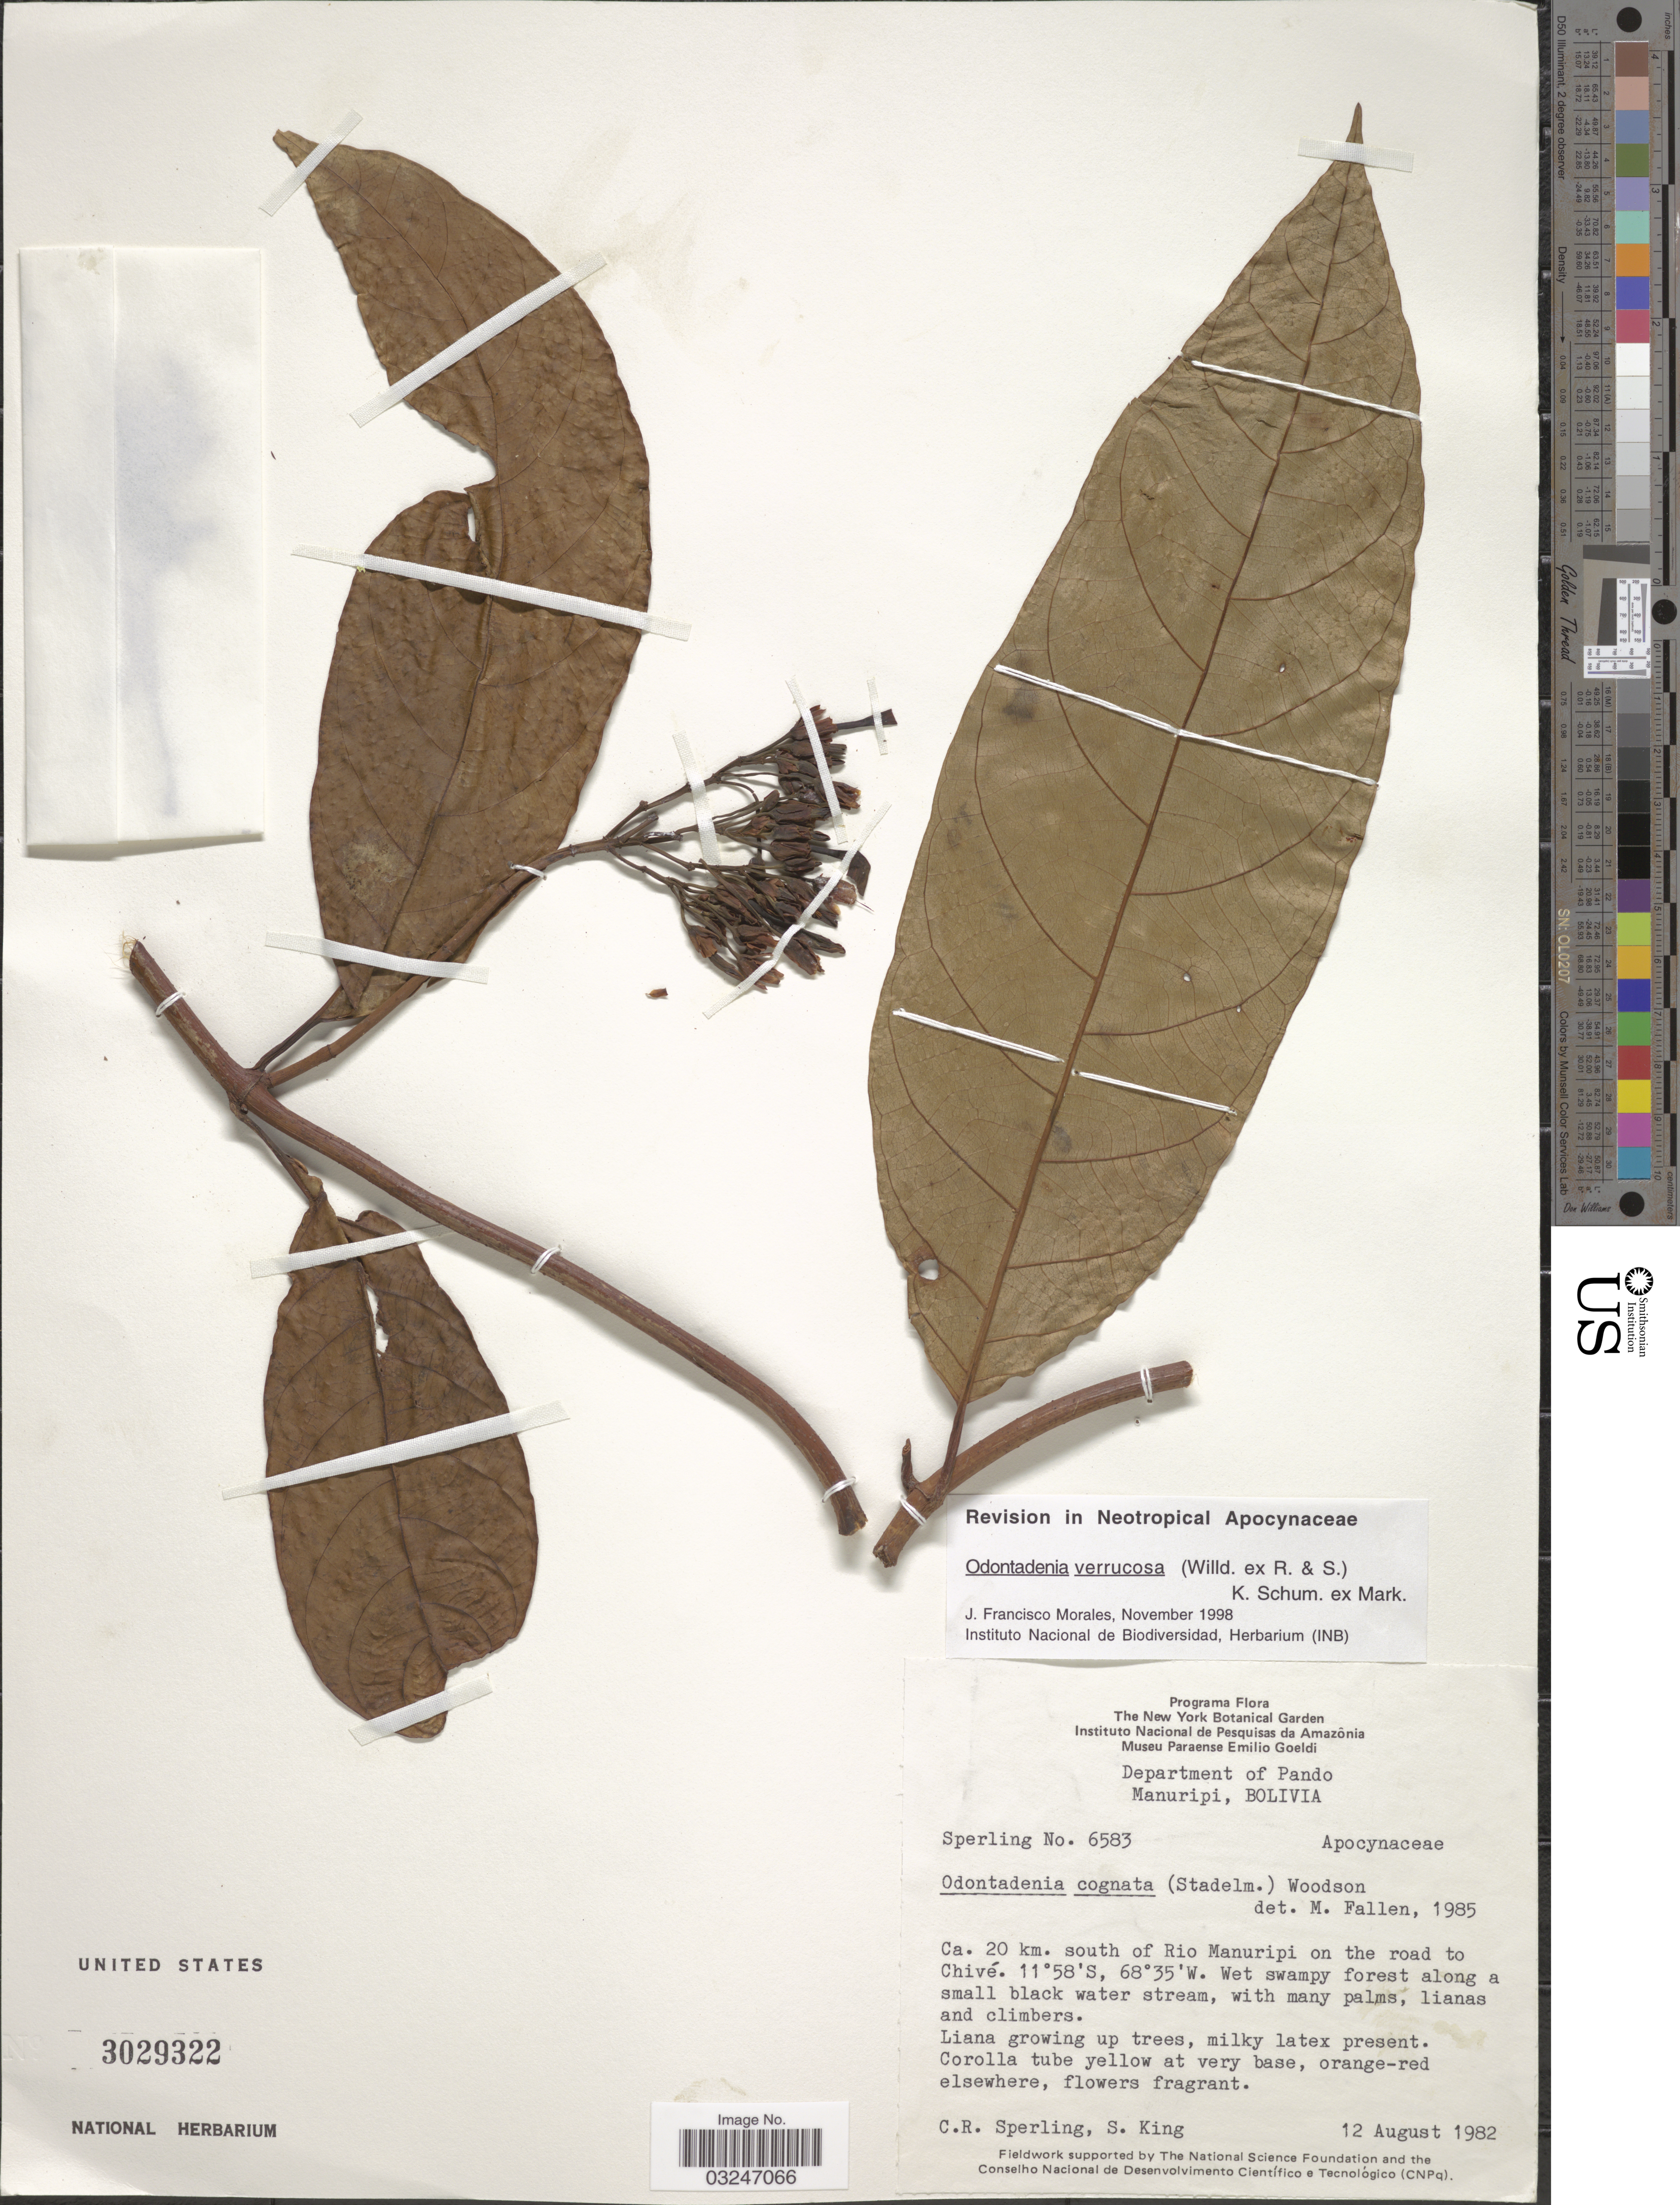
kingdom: Plantae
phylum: Tracheophyta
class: Magnoliopsida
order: Gentianales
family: Apocynaceae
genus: Odontadenia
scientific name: Odontadenia verrucosa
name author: (Willd. ex Roem. & Schult.) K. Schum. ex Markgr.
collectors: C. R. Sperling & S. King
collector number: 6583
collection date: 1982-08-12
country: Bolivia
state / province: Pando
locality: Department of Pando. Manuripi. Ca. 20 km. south of Rio Manuripi on the road to Chivé.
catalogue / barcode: US 3029322